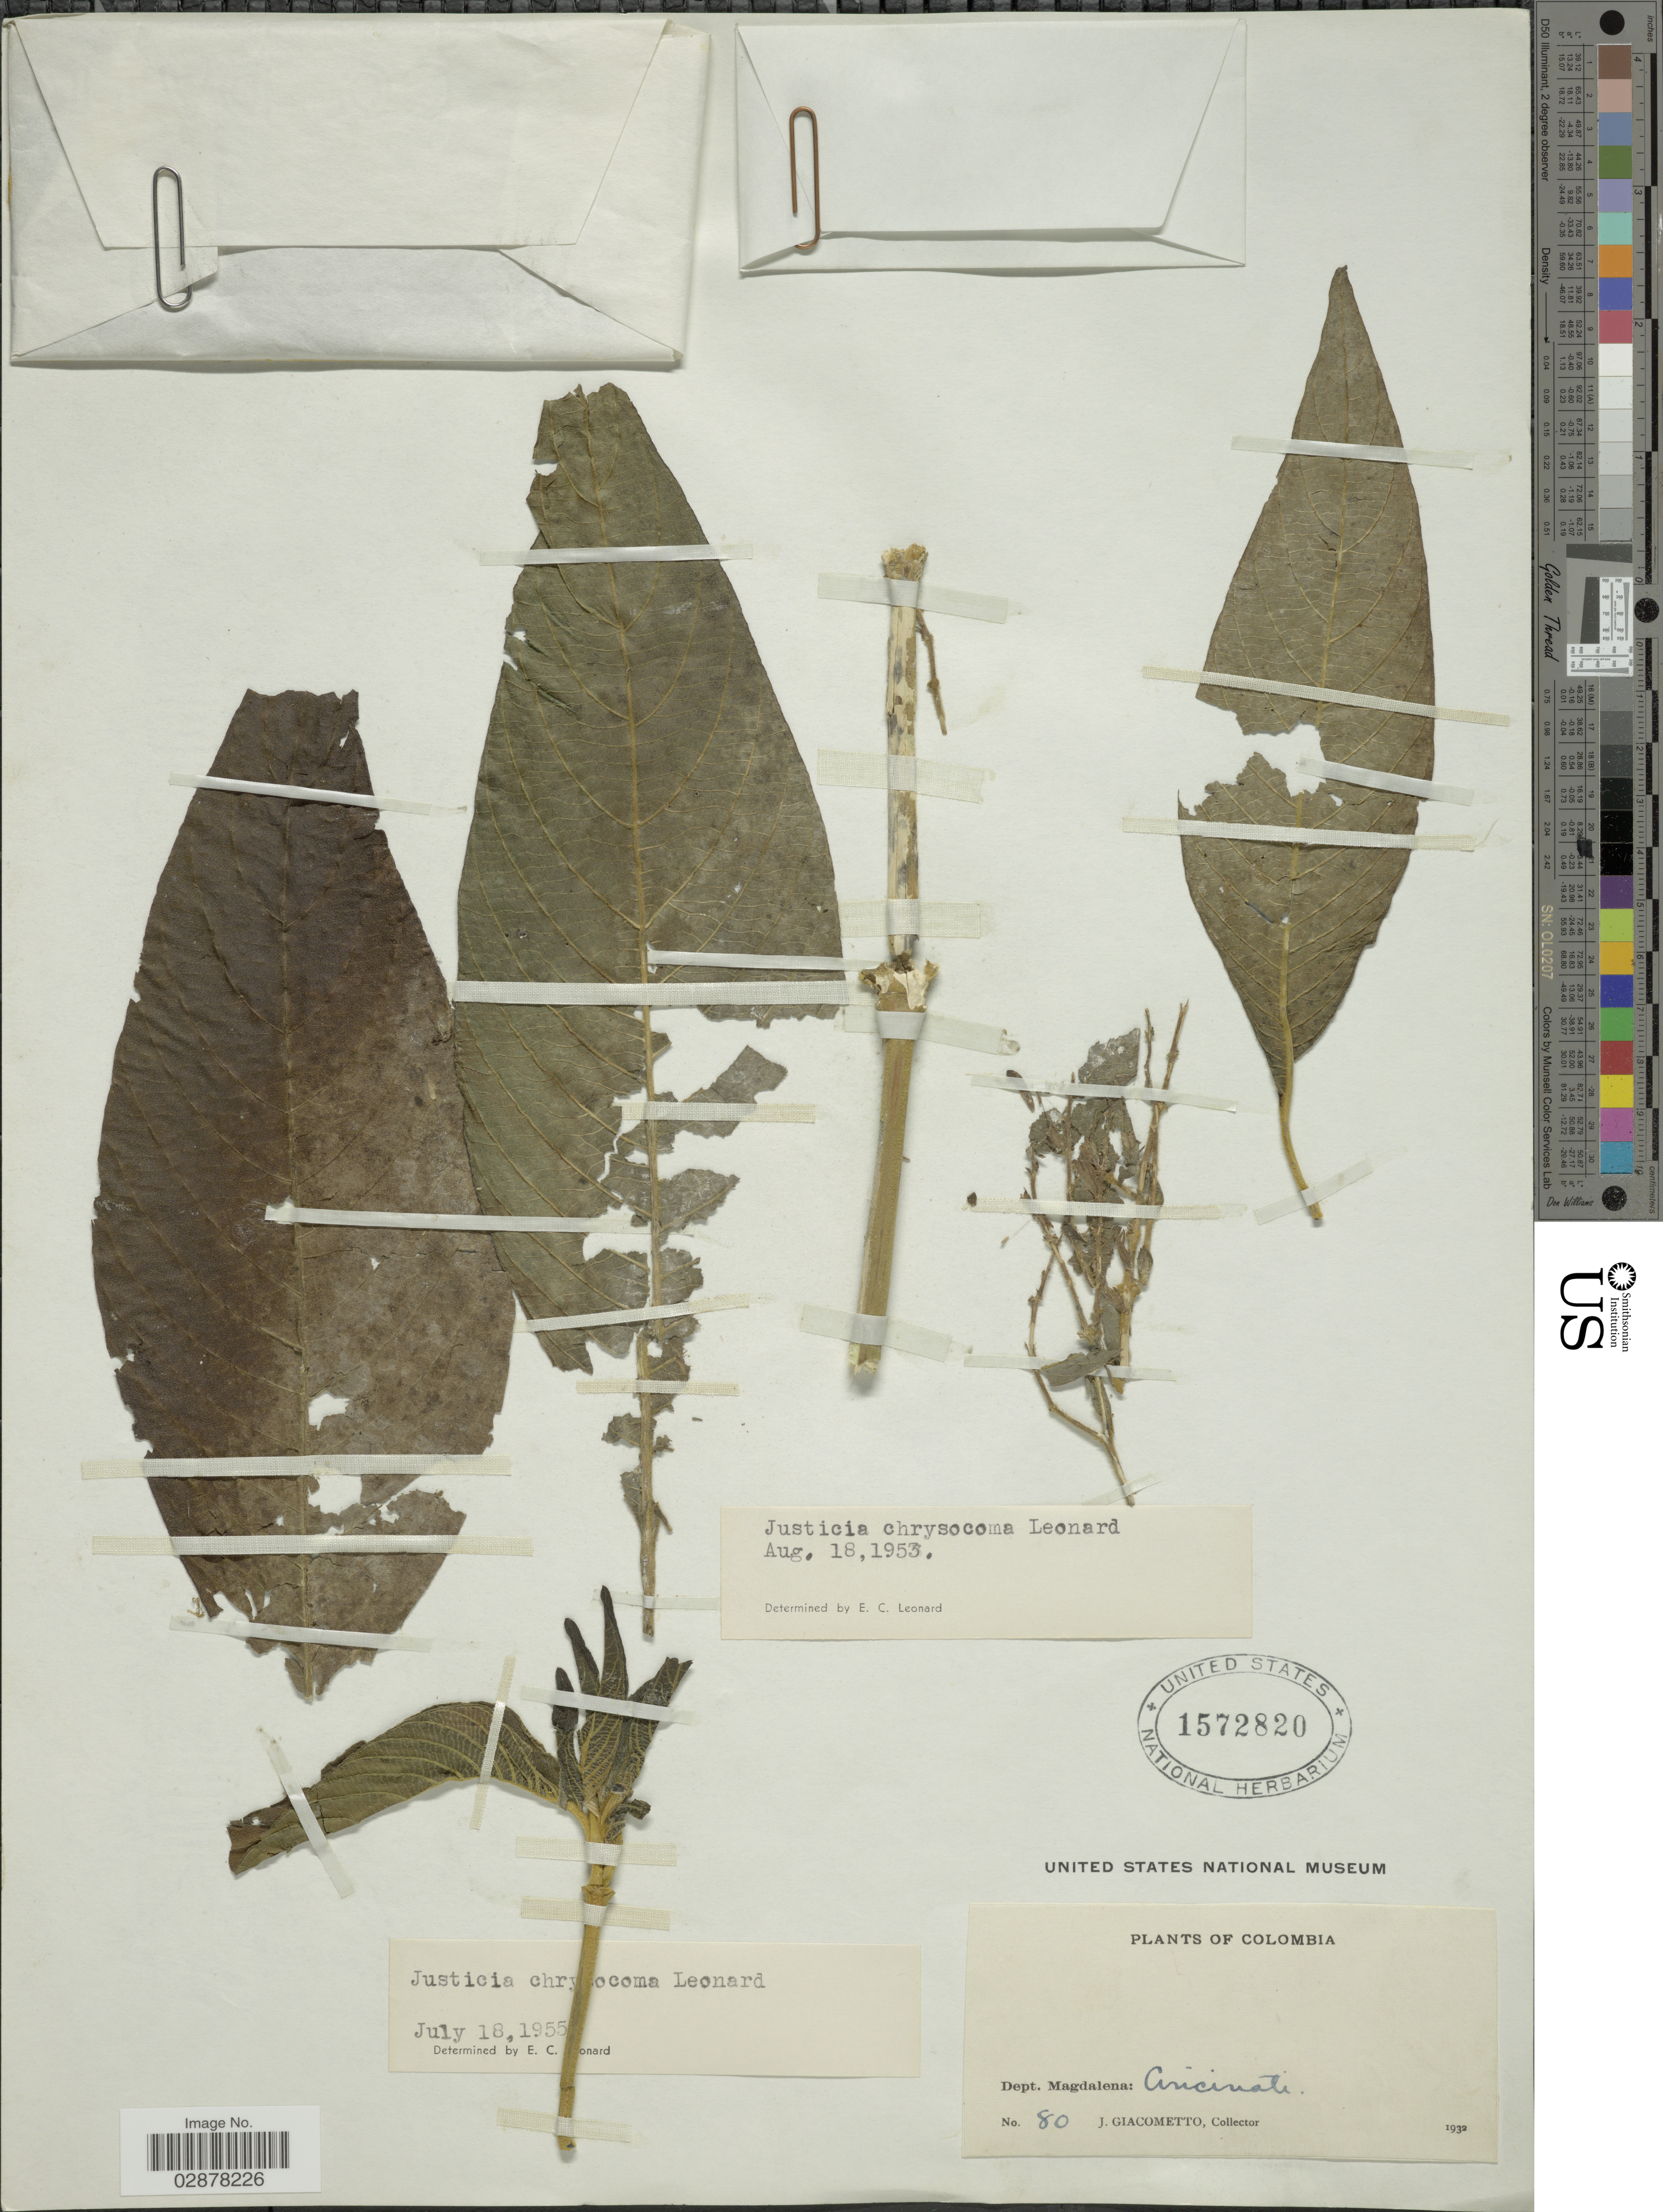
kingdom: Plantae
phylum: Tracheophyta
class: Magnoliopsida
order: Lamiales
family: Acanthaceae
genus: Justicia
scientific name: Justicia chrysocoma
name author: Leonard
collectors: J. Giacometto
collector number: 80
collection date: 1932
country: Colombia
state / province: Magdalena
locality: Dept. Magdalena, Cincinati.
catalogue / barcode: US 1572820